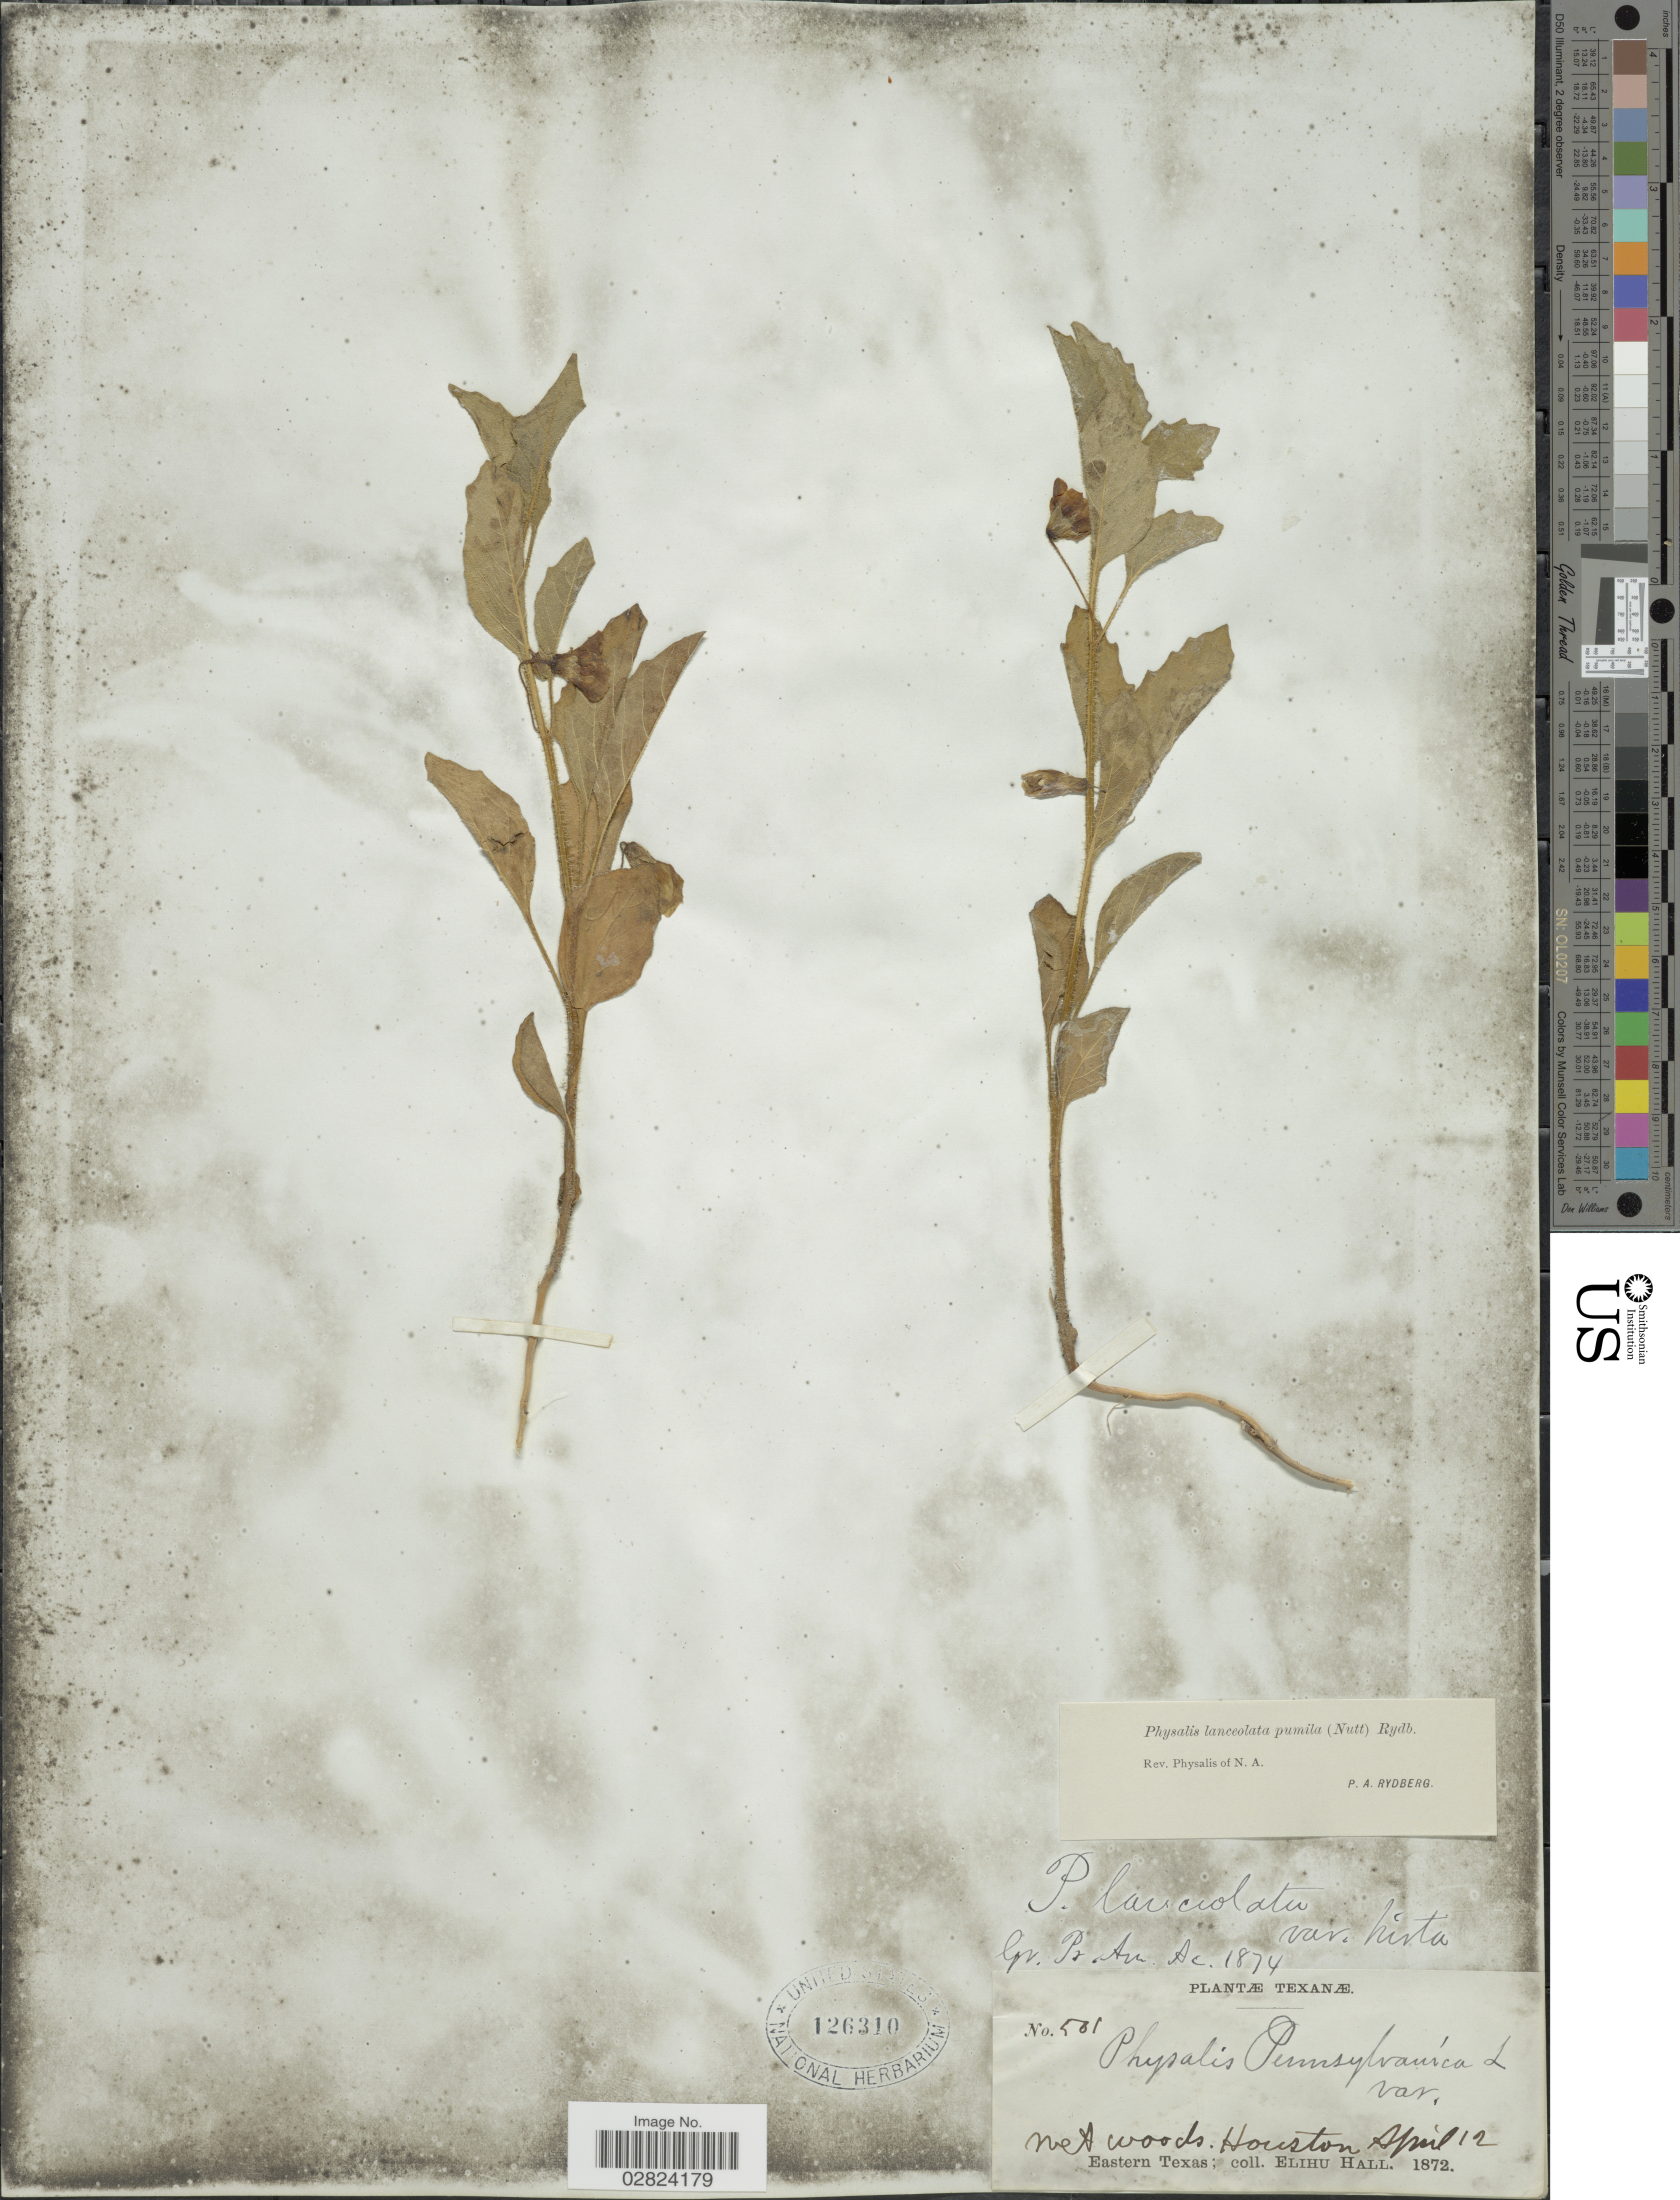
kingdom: Plantae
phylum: Tracheophyta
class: Magnoliopsida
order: Solanales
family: Solanaceae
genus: Physalis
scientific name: Physalis pumila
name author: Nutt.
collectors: E. Hall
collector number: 581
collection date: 1872-04-12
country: United States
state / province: Texas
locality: Houston. Eastern Texas.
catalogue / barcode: US 126310